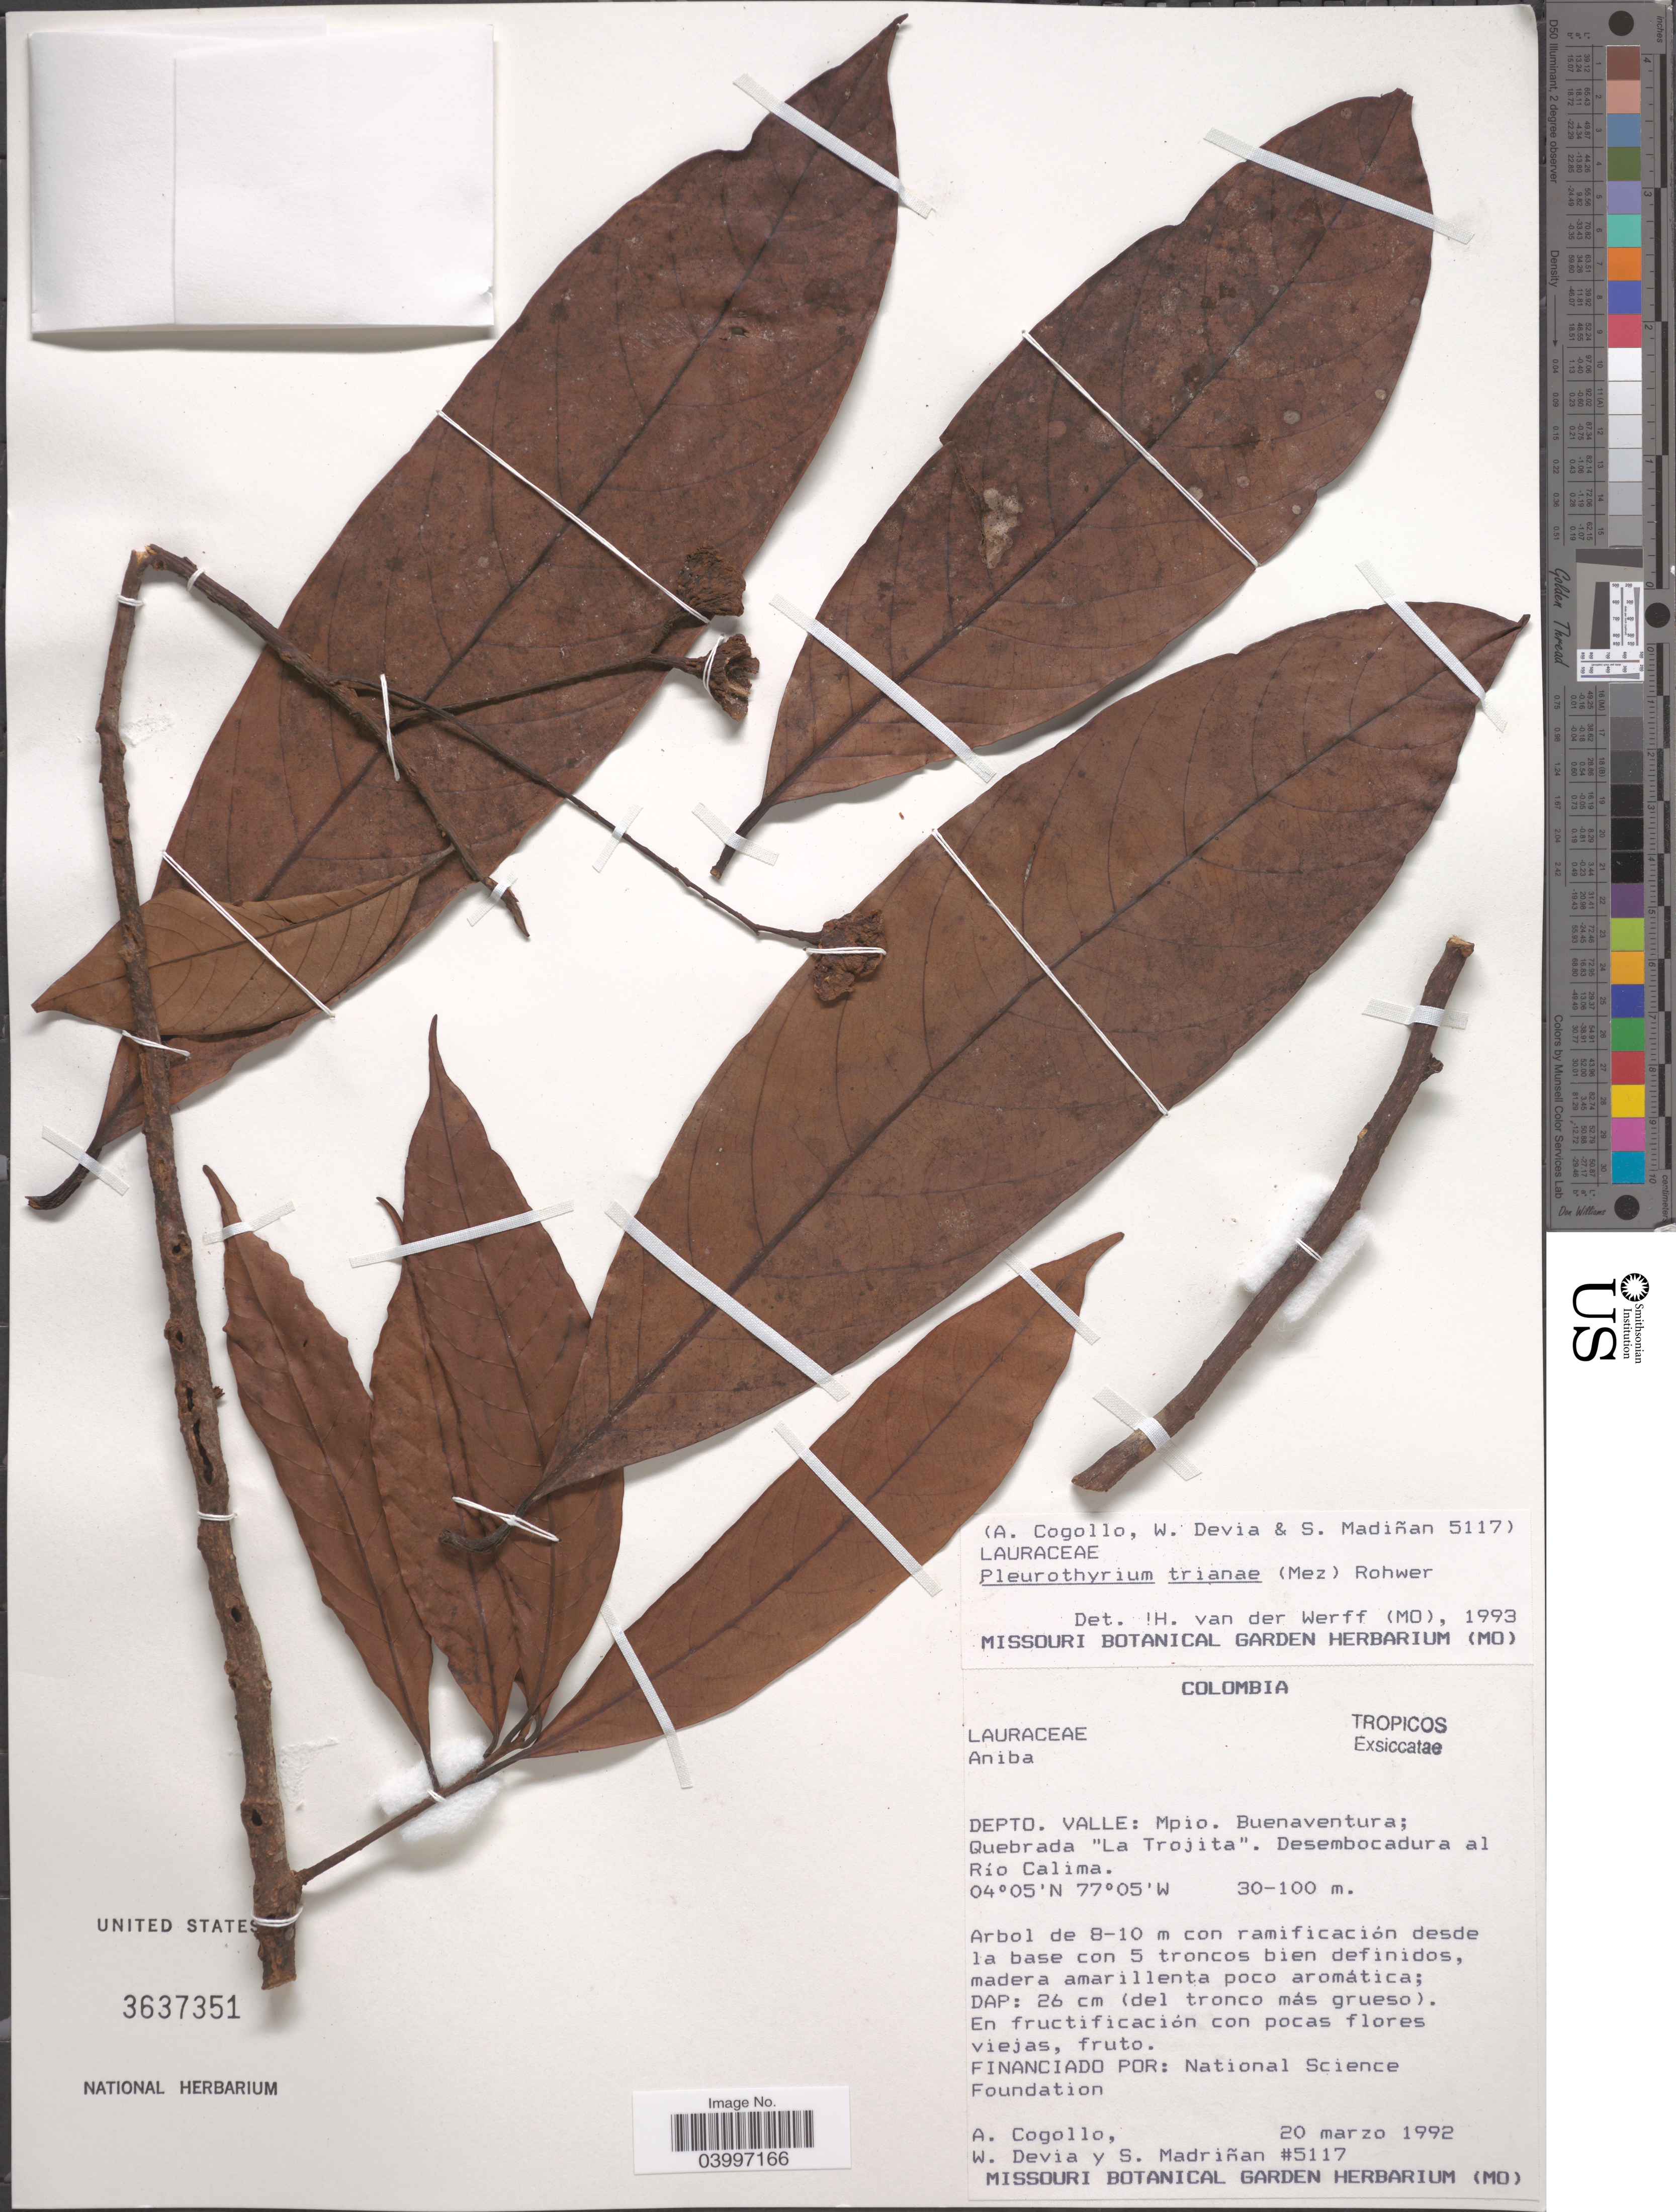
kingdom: Plantae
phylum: Tracheophyta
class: Magnoliopsida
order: Laurales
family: Lauraceae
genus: Pleurothyrium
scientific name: Pleurothyrium trianae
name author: (Mez) Rohwer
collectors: A. Cogollo, W. Devia & S. Madriñán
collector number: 5117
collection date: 1992-03-20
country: Colombia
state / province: Valle del Cauca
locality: Depto. Valle: Mpio. Buenaventura; Quebrada "La Trojita". Desembocadura al Río Calima.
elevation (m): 30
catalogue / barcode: US 3637351